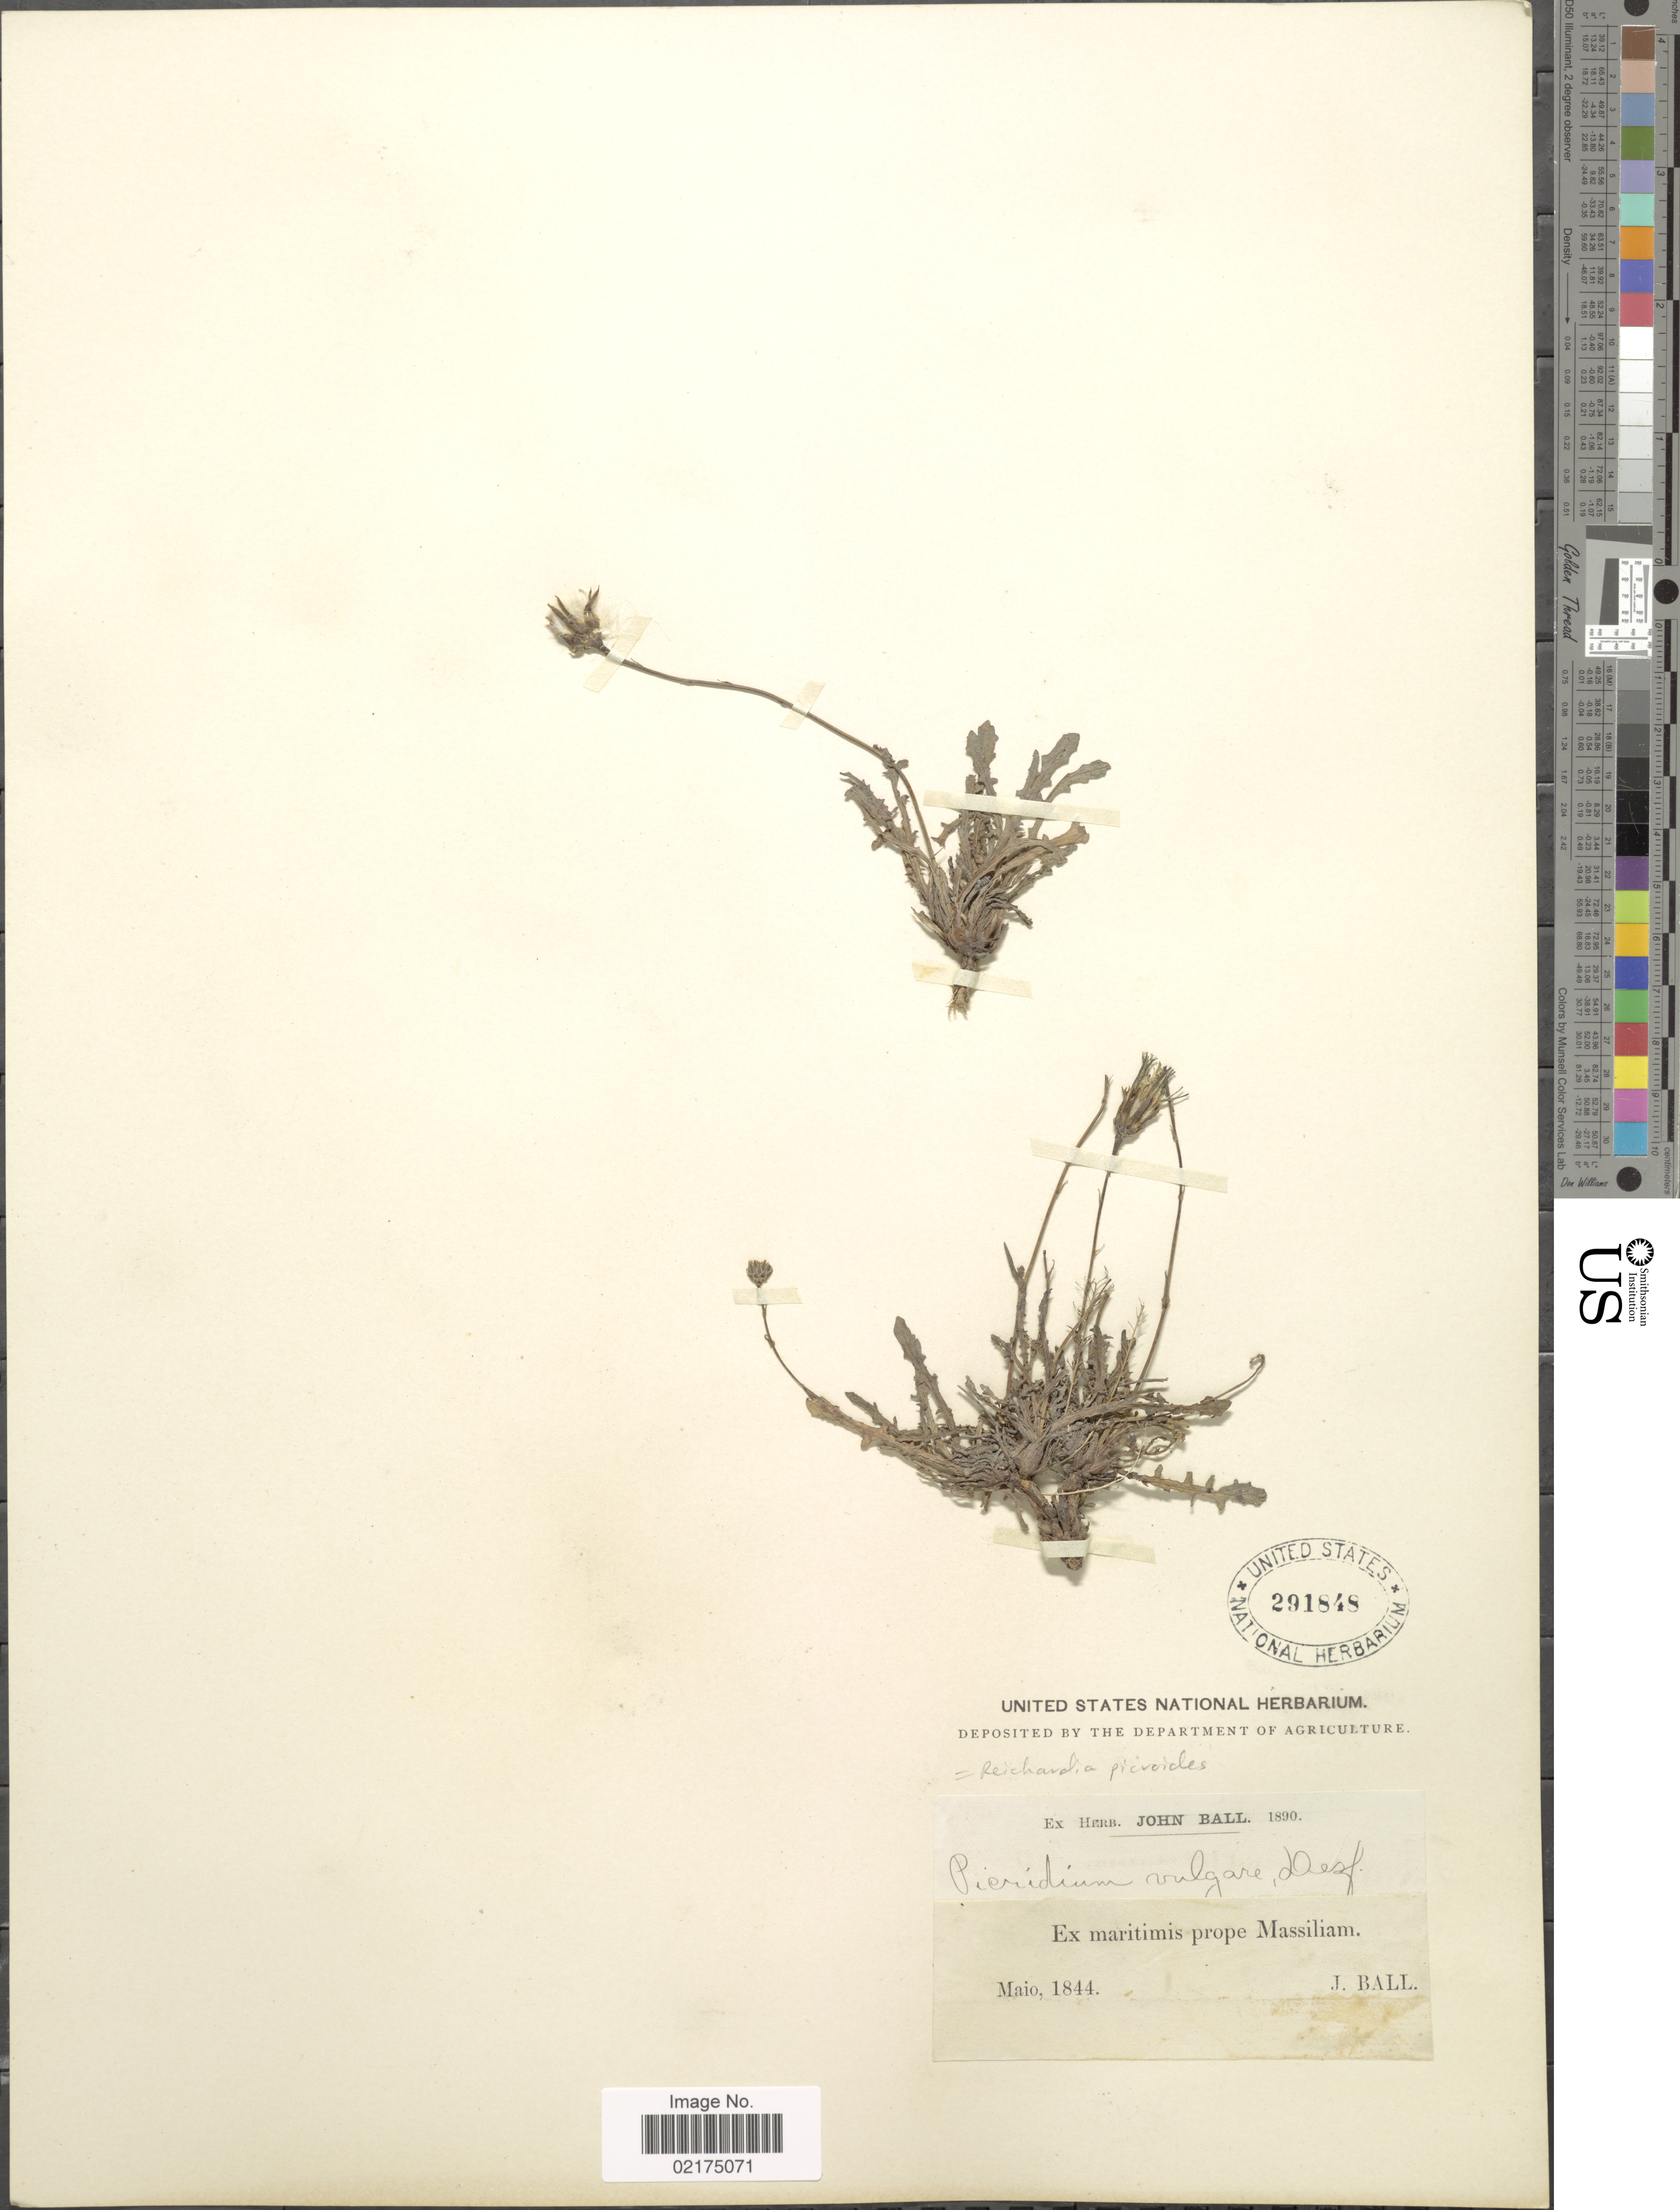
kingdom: Plantae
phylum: Tracheophyta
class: Magnoliopsida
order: Asterales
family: Asteraceae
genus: Reichardia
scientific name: Reichardia picroides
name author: (L.) Roth.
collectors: J. Ball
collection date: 1844-05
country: France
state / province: Provence-Alpes-Côte d'Azur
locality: Maritimis prope Massiliam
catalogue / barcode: US 291848